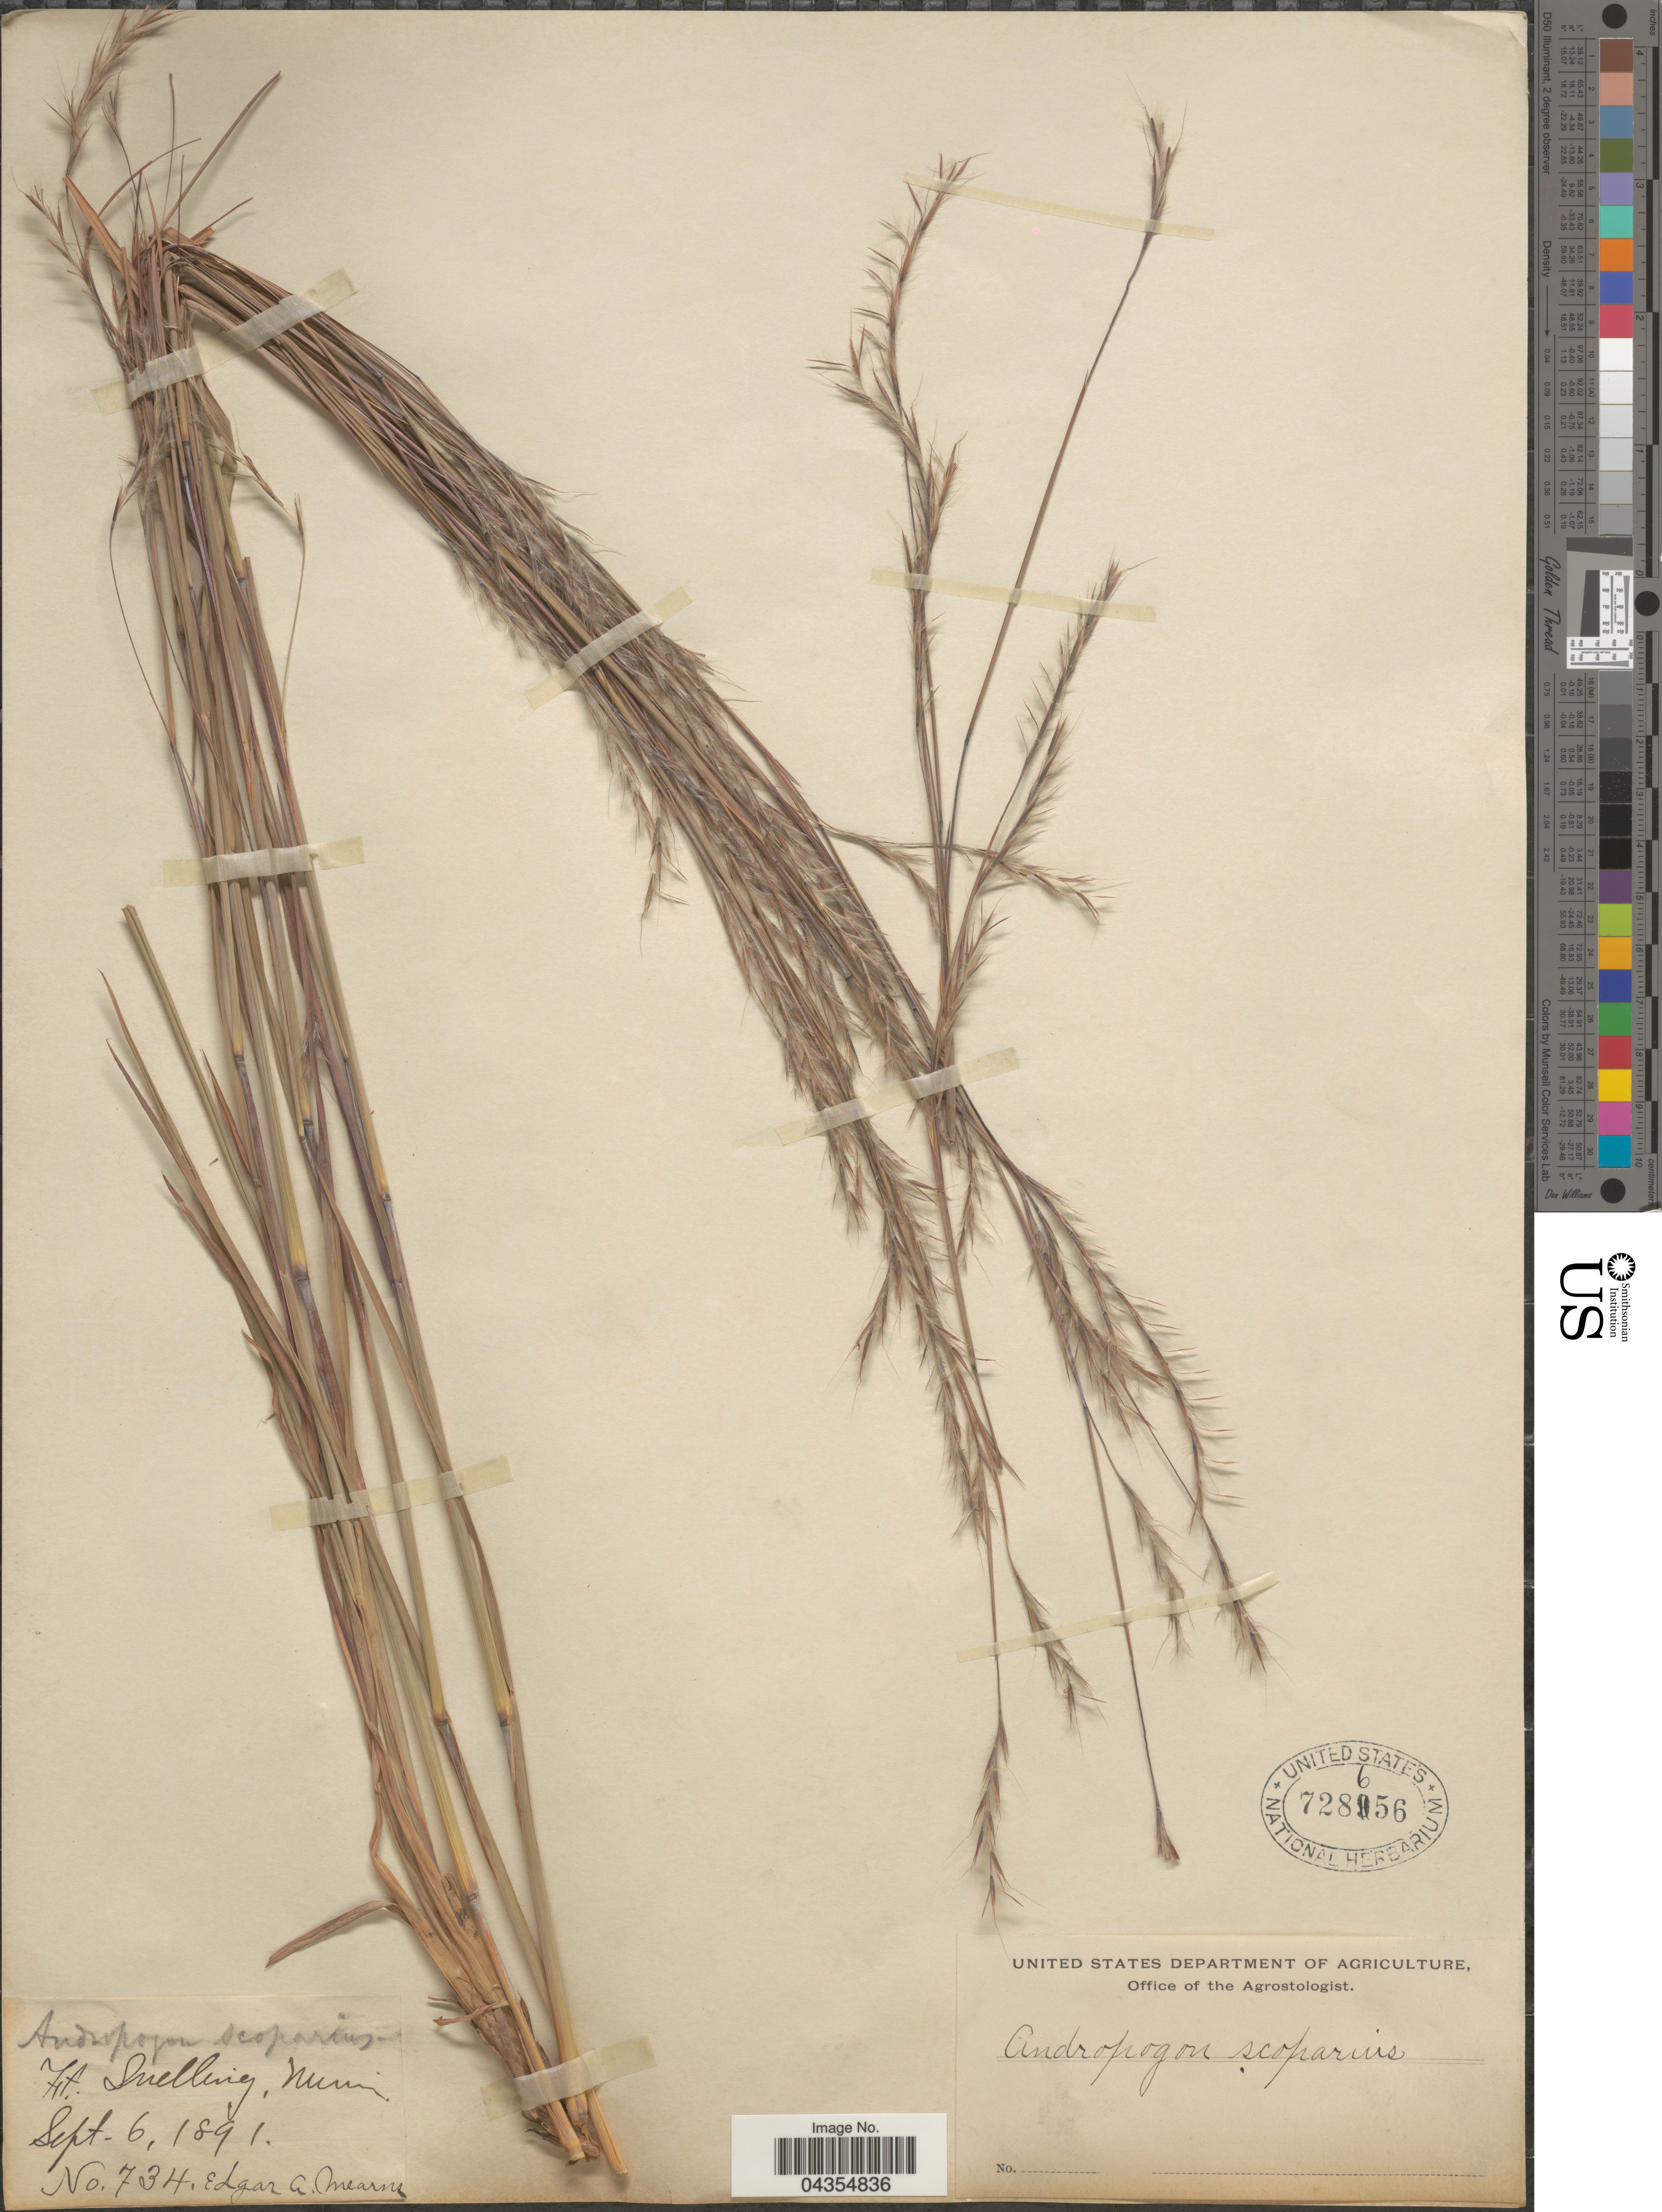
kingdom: Plantae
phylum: Tracheophyta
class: Liliopsida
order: Poales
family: Poaceae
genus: Schizachyrium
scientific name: Schizachyrium sanguineum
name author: (Retz.) Alston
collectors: E. A. Mearns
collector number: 734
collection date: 1891-09-06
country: United States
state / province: Minnesota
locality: Ft. Snelling.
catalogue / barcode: US 728656